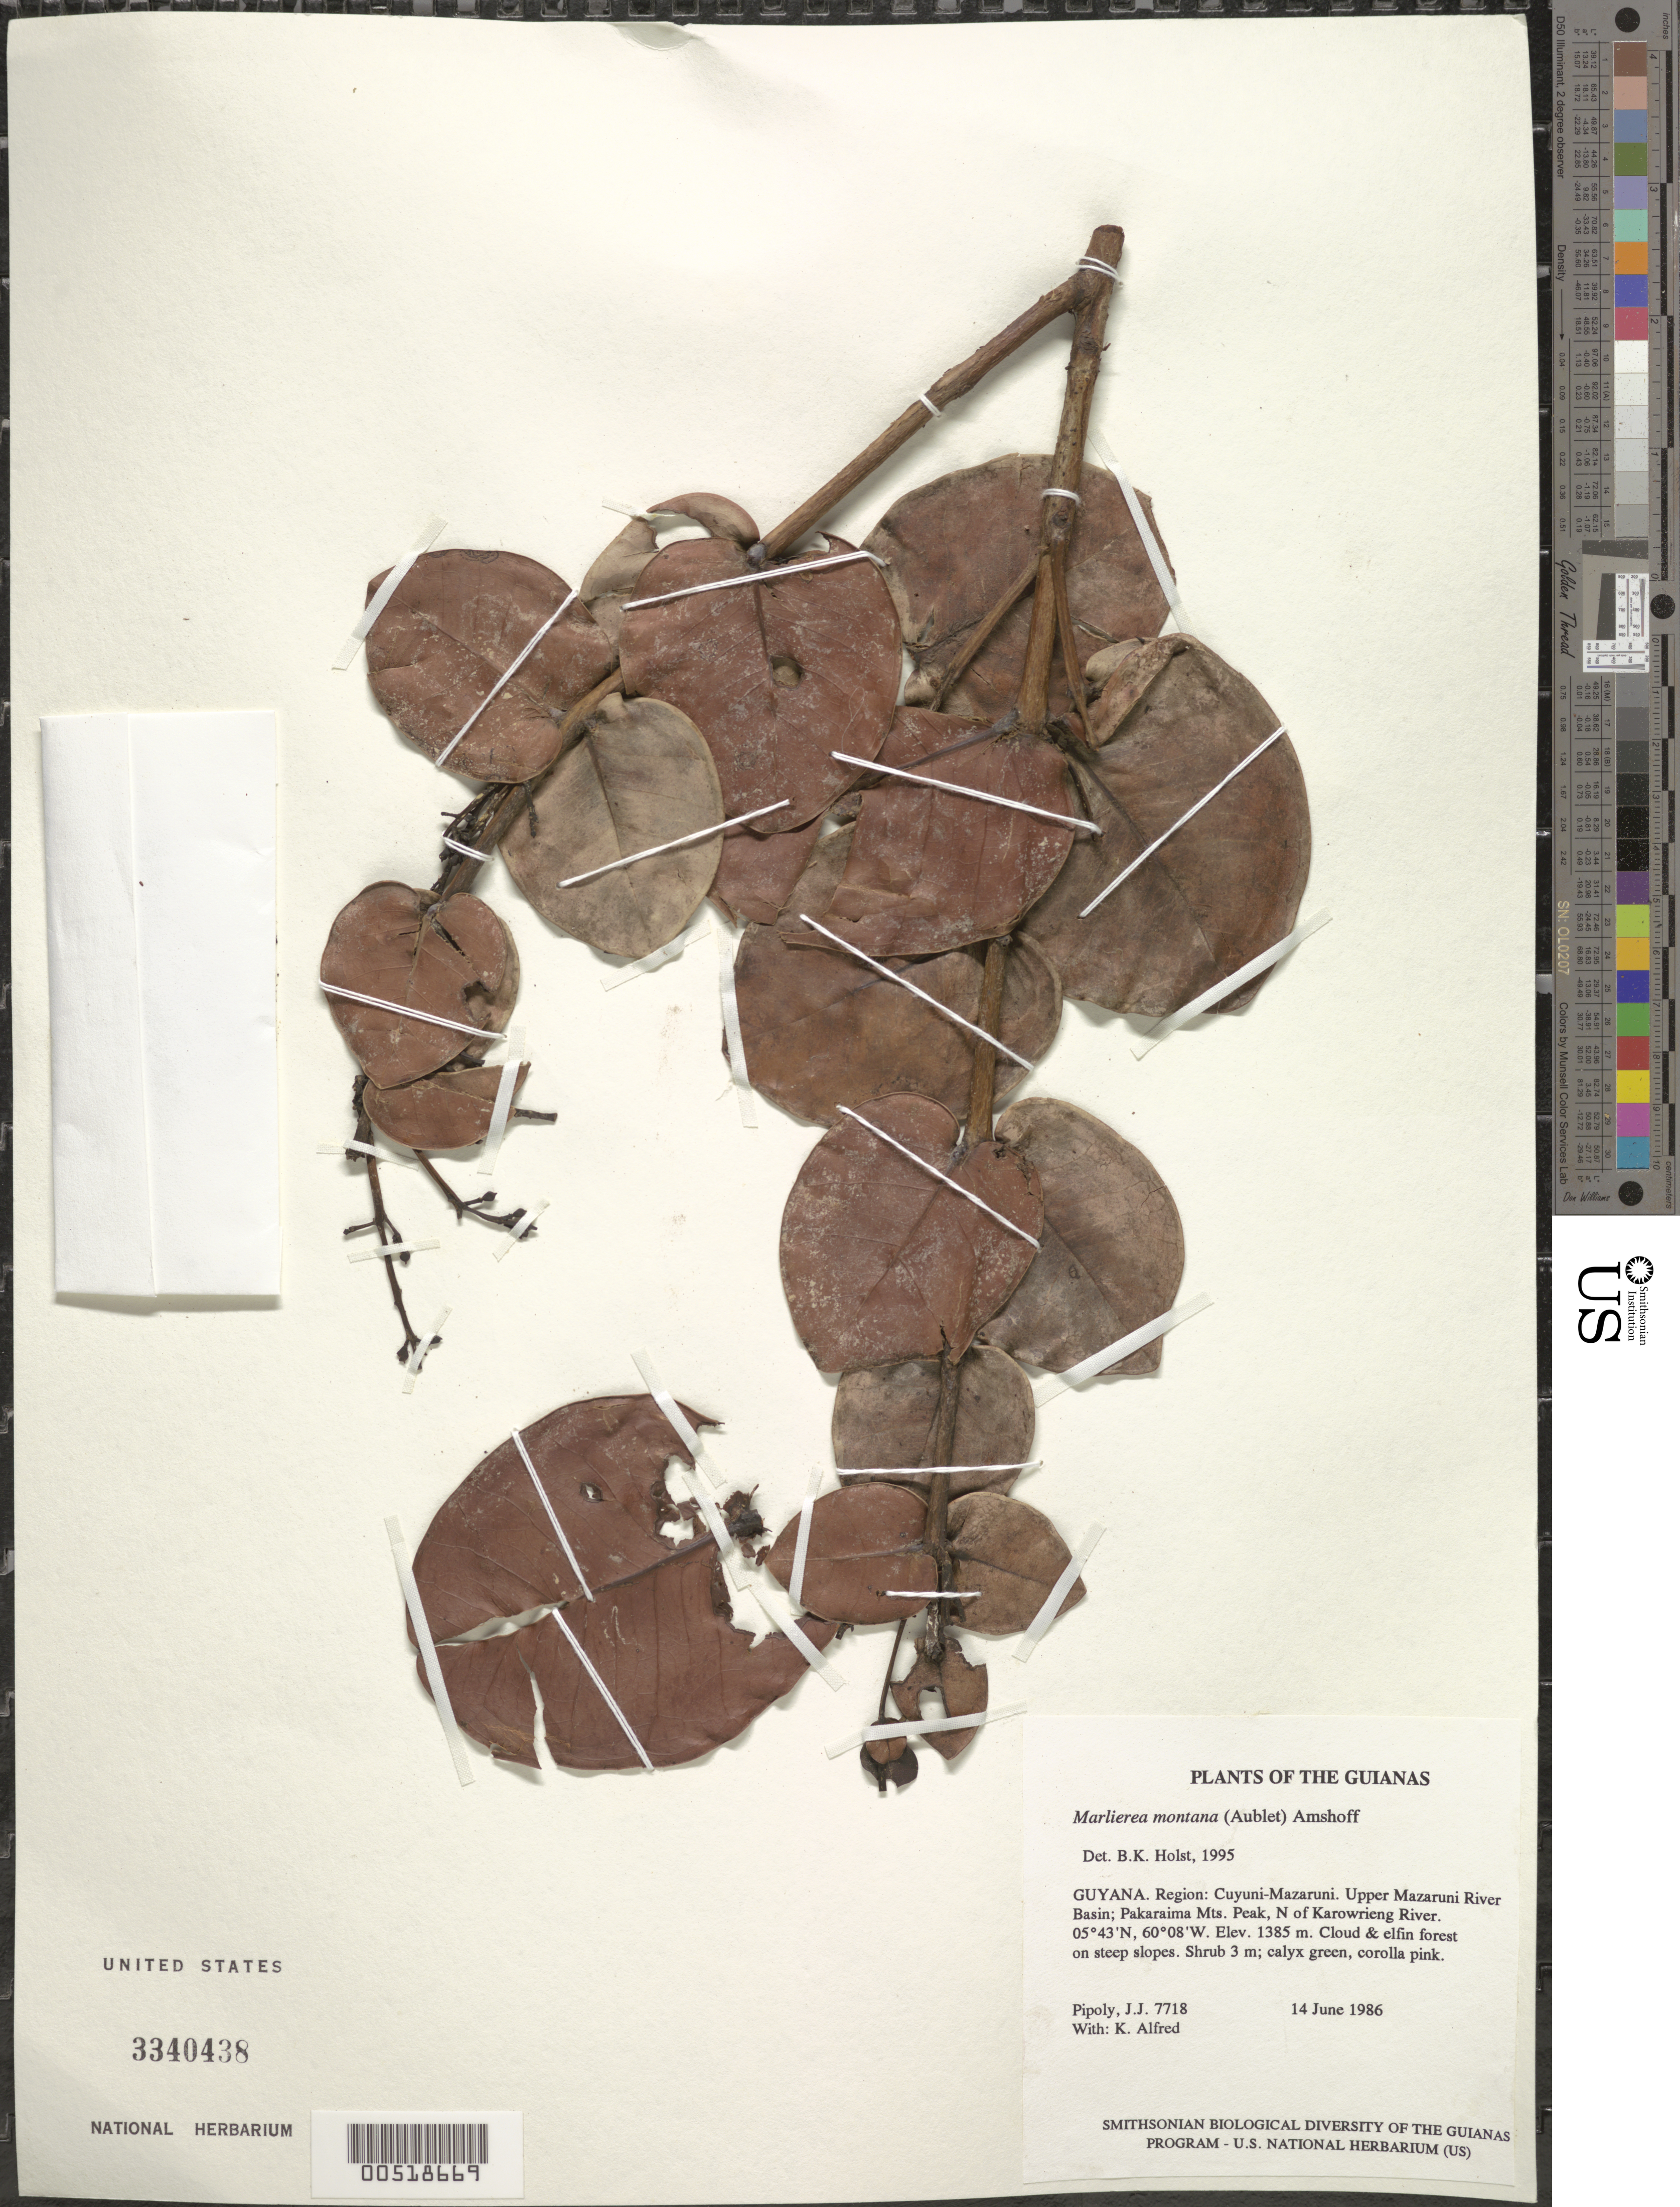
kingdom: Plantae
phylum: Tracheophyta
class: Magnoliopsida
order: Myrtales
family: Myrtaceae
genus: Myrcia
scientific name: Myrcia neomontana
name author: E. Lucas & C.E. Wilson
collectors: J. J. Pipoly & K. Alfred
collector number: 7718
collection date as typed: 14 June 1986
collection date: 1986-06-14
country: Guyana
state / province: Cuyuni-Mazaruni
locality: Upper Mazaruni River Basin; Pakaraima Mts. Peak, N of Karowrieng River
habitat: Cloud & elfin forest on steep slopes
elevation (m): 1385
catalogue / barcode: US 3340438